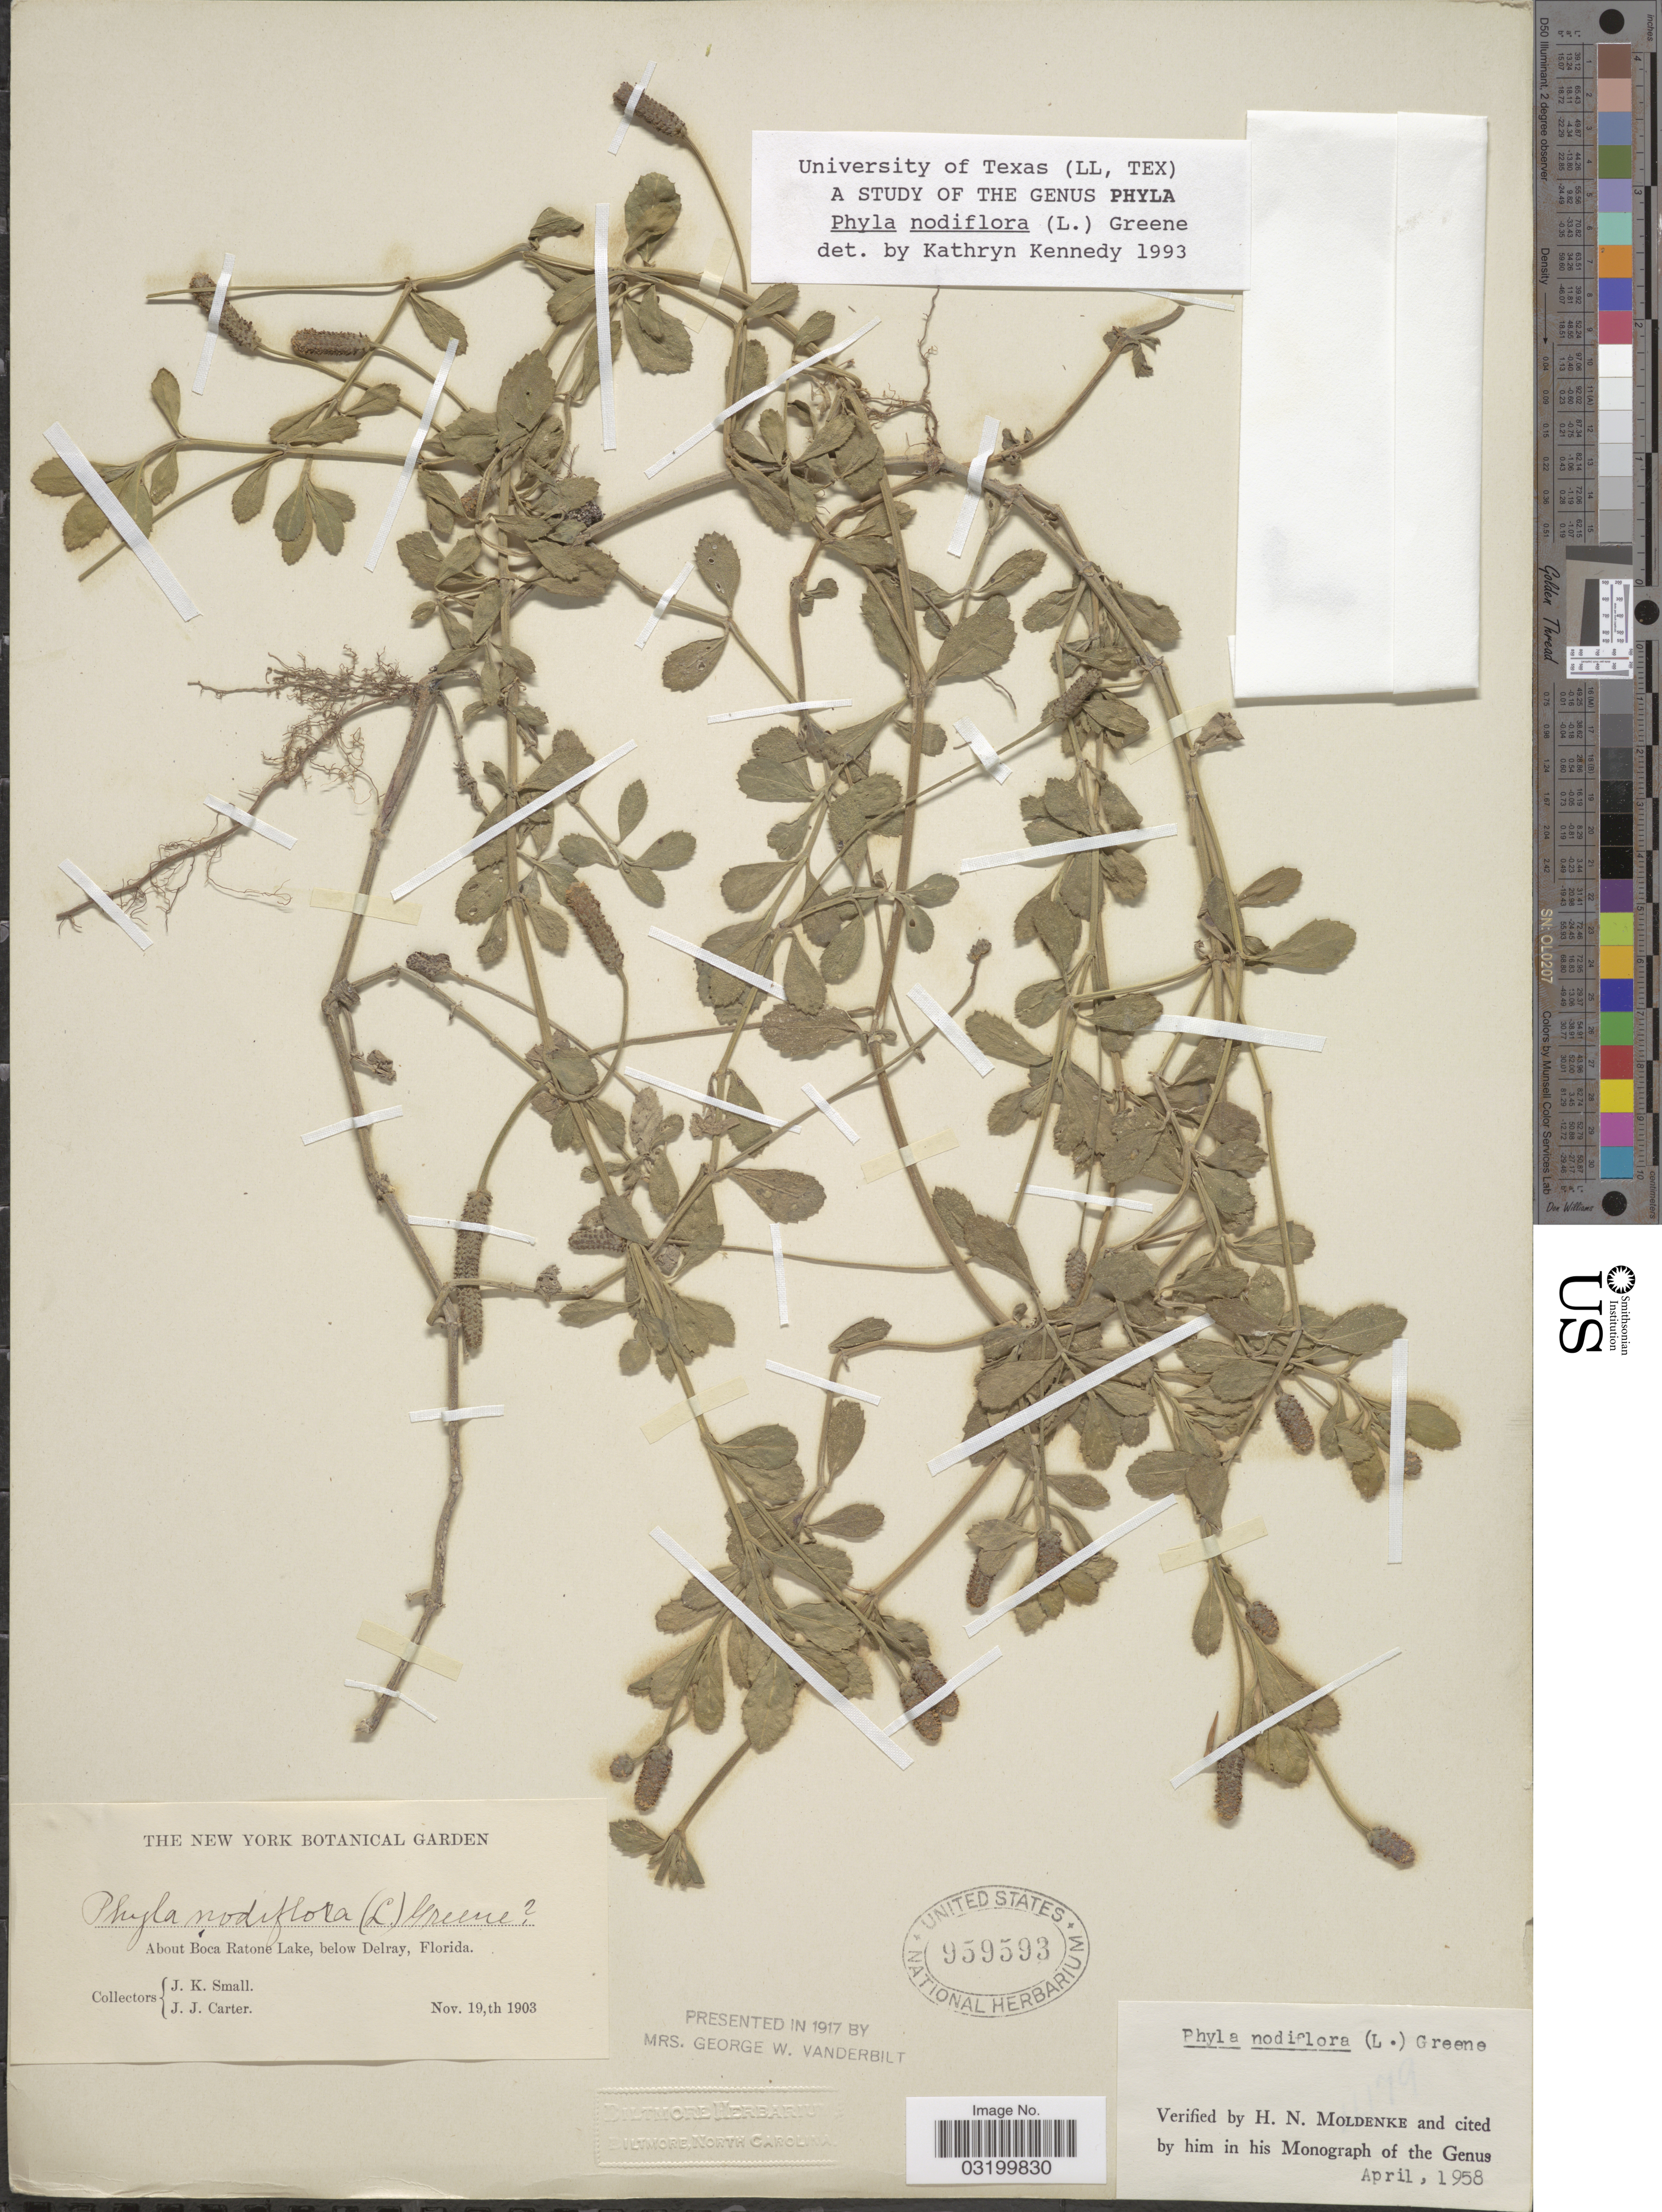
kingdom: Plantae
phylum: Tracheophyta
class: Magnoliopsida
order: Lamiales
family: Verbenaceae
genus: Phyla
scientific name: Phyla nodiflora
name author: (L.) Greene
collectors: J. K. Small & J. Carter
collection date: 1903-11-19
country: United States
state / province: Florida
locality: About Boca Ratone Lake, below Delray.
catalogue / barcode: US 959593